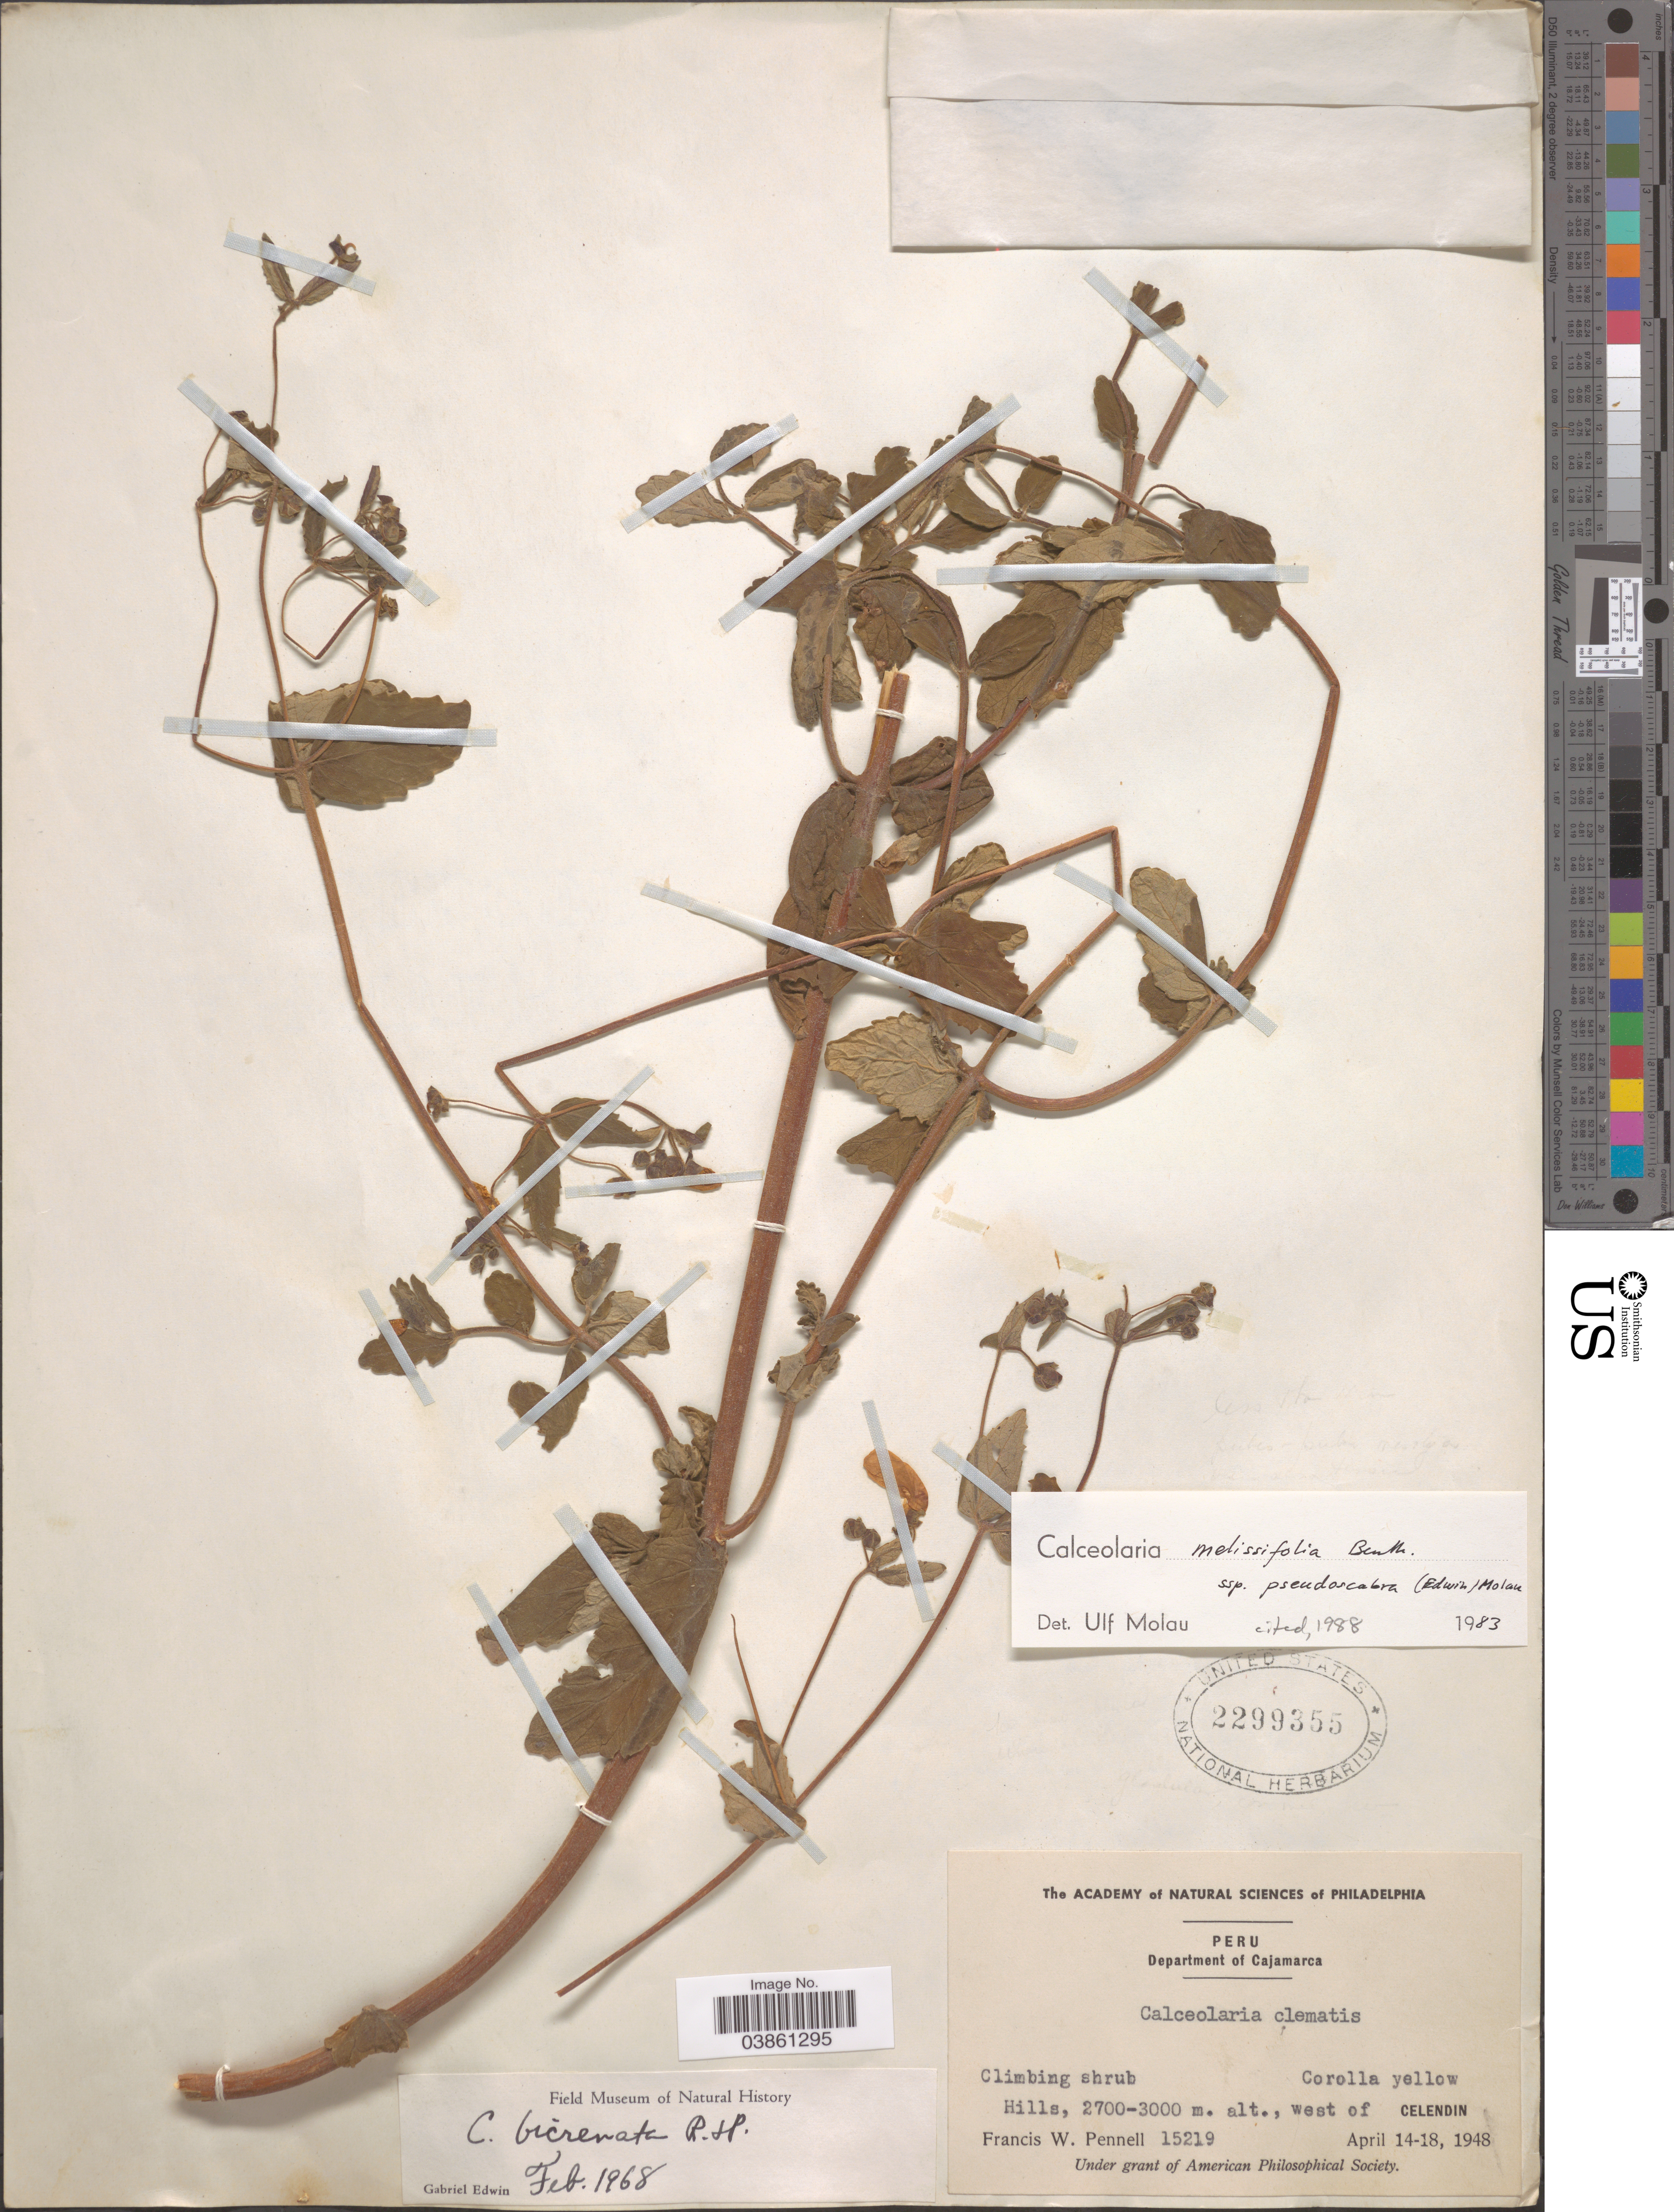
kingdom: Plantae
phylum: Tracheophyta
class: Magnoliopsida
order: Lamiales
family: Calceolariaceae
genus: Calceolaria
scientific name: Calceolaria melissifolia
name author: Benth.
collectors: F. W. Pennell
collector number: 15219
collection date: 1948-04-14/1948-04-18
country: Peru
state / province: Cajamarca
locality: Department of Cajamarca. Hills, west of Celendin.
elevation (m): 2700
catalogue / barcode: US 2299355